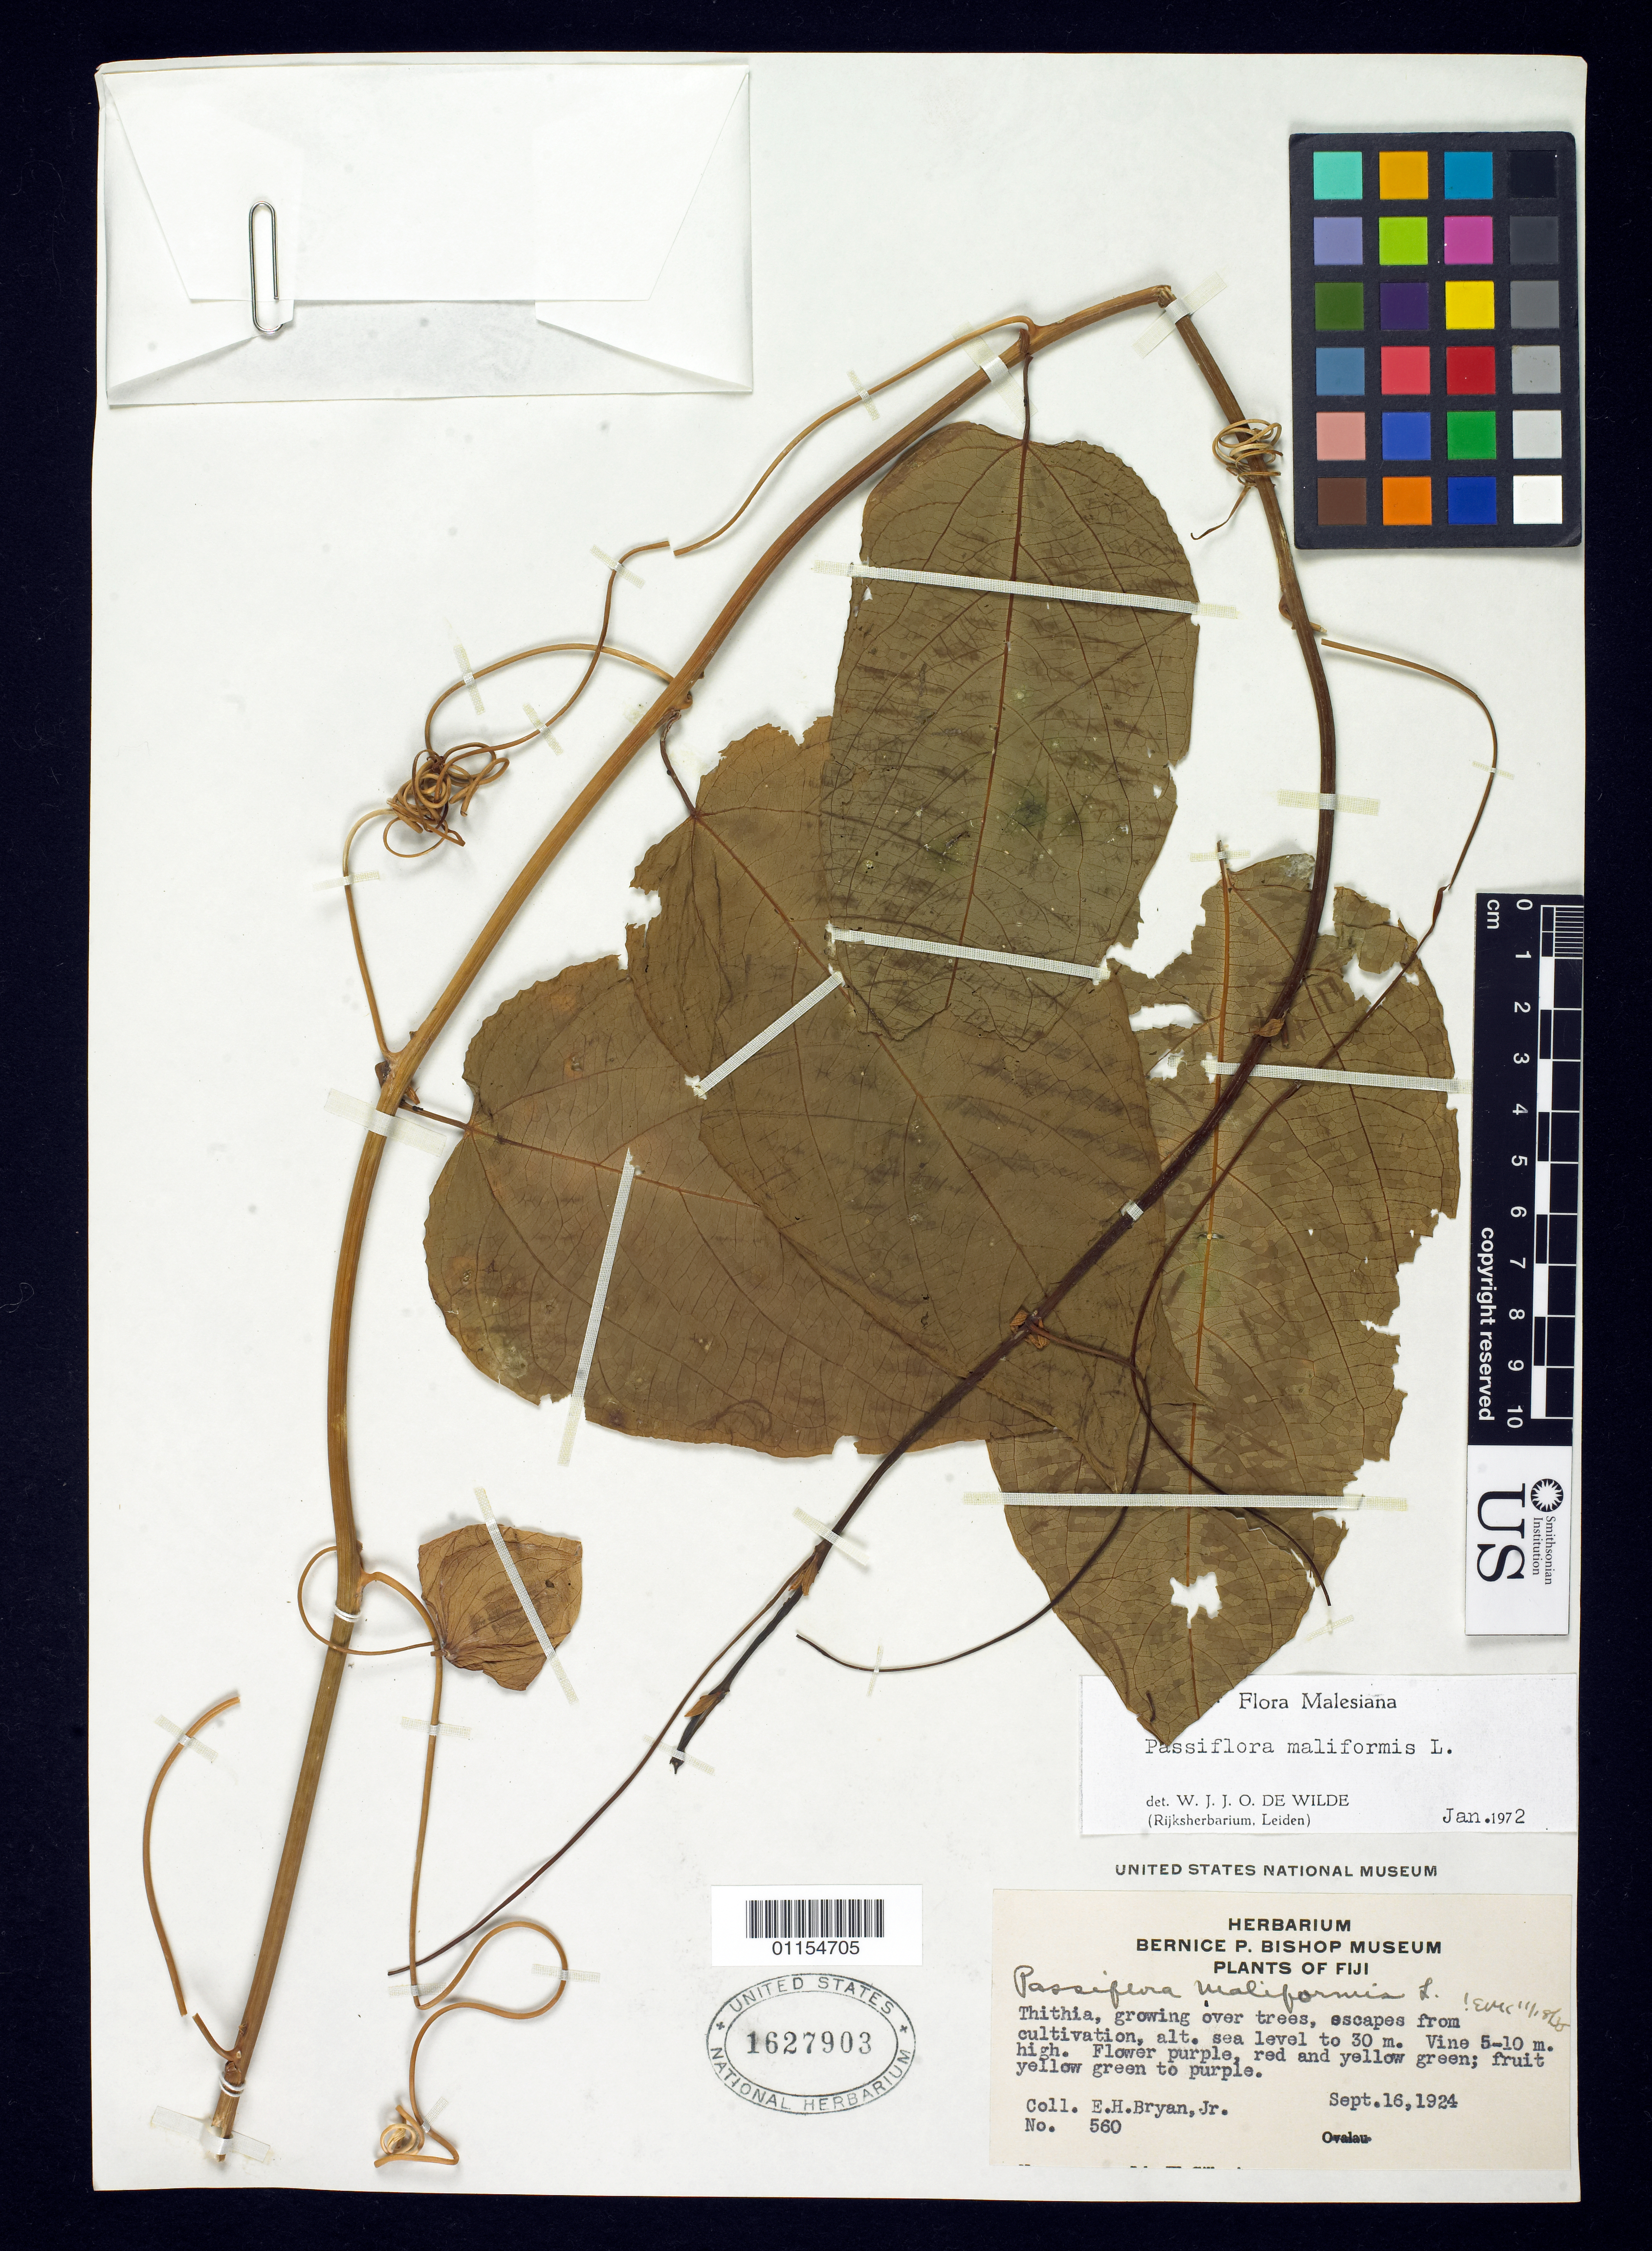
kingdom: Plantae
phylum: Tracheophyta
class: Magnoliopsida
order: Malpighiales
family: Passifloraceae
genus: Passiflora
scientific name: Passiflora maliformis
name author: L.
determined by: Wilde, W. J. J. O. de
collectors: E. Bryan Jr.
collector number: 560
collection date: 1924-09-16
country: Fiji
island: Ovalau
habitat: growing over trees.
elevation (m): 0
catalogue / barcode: US 1627903